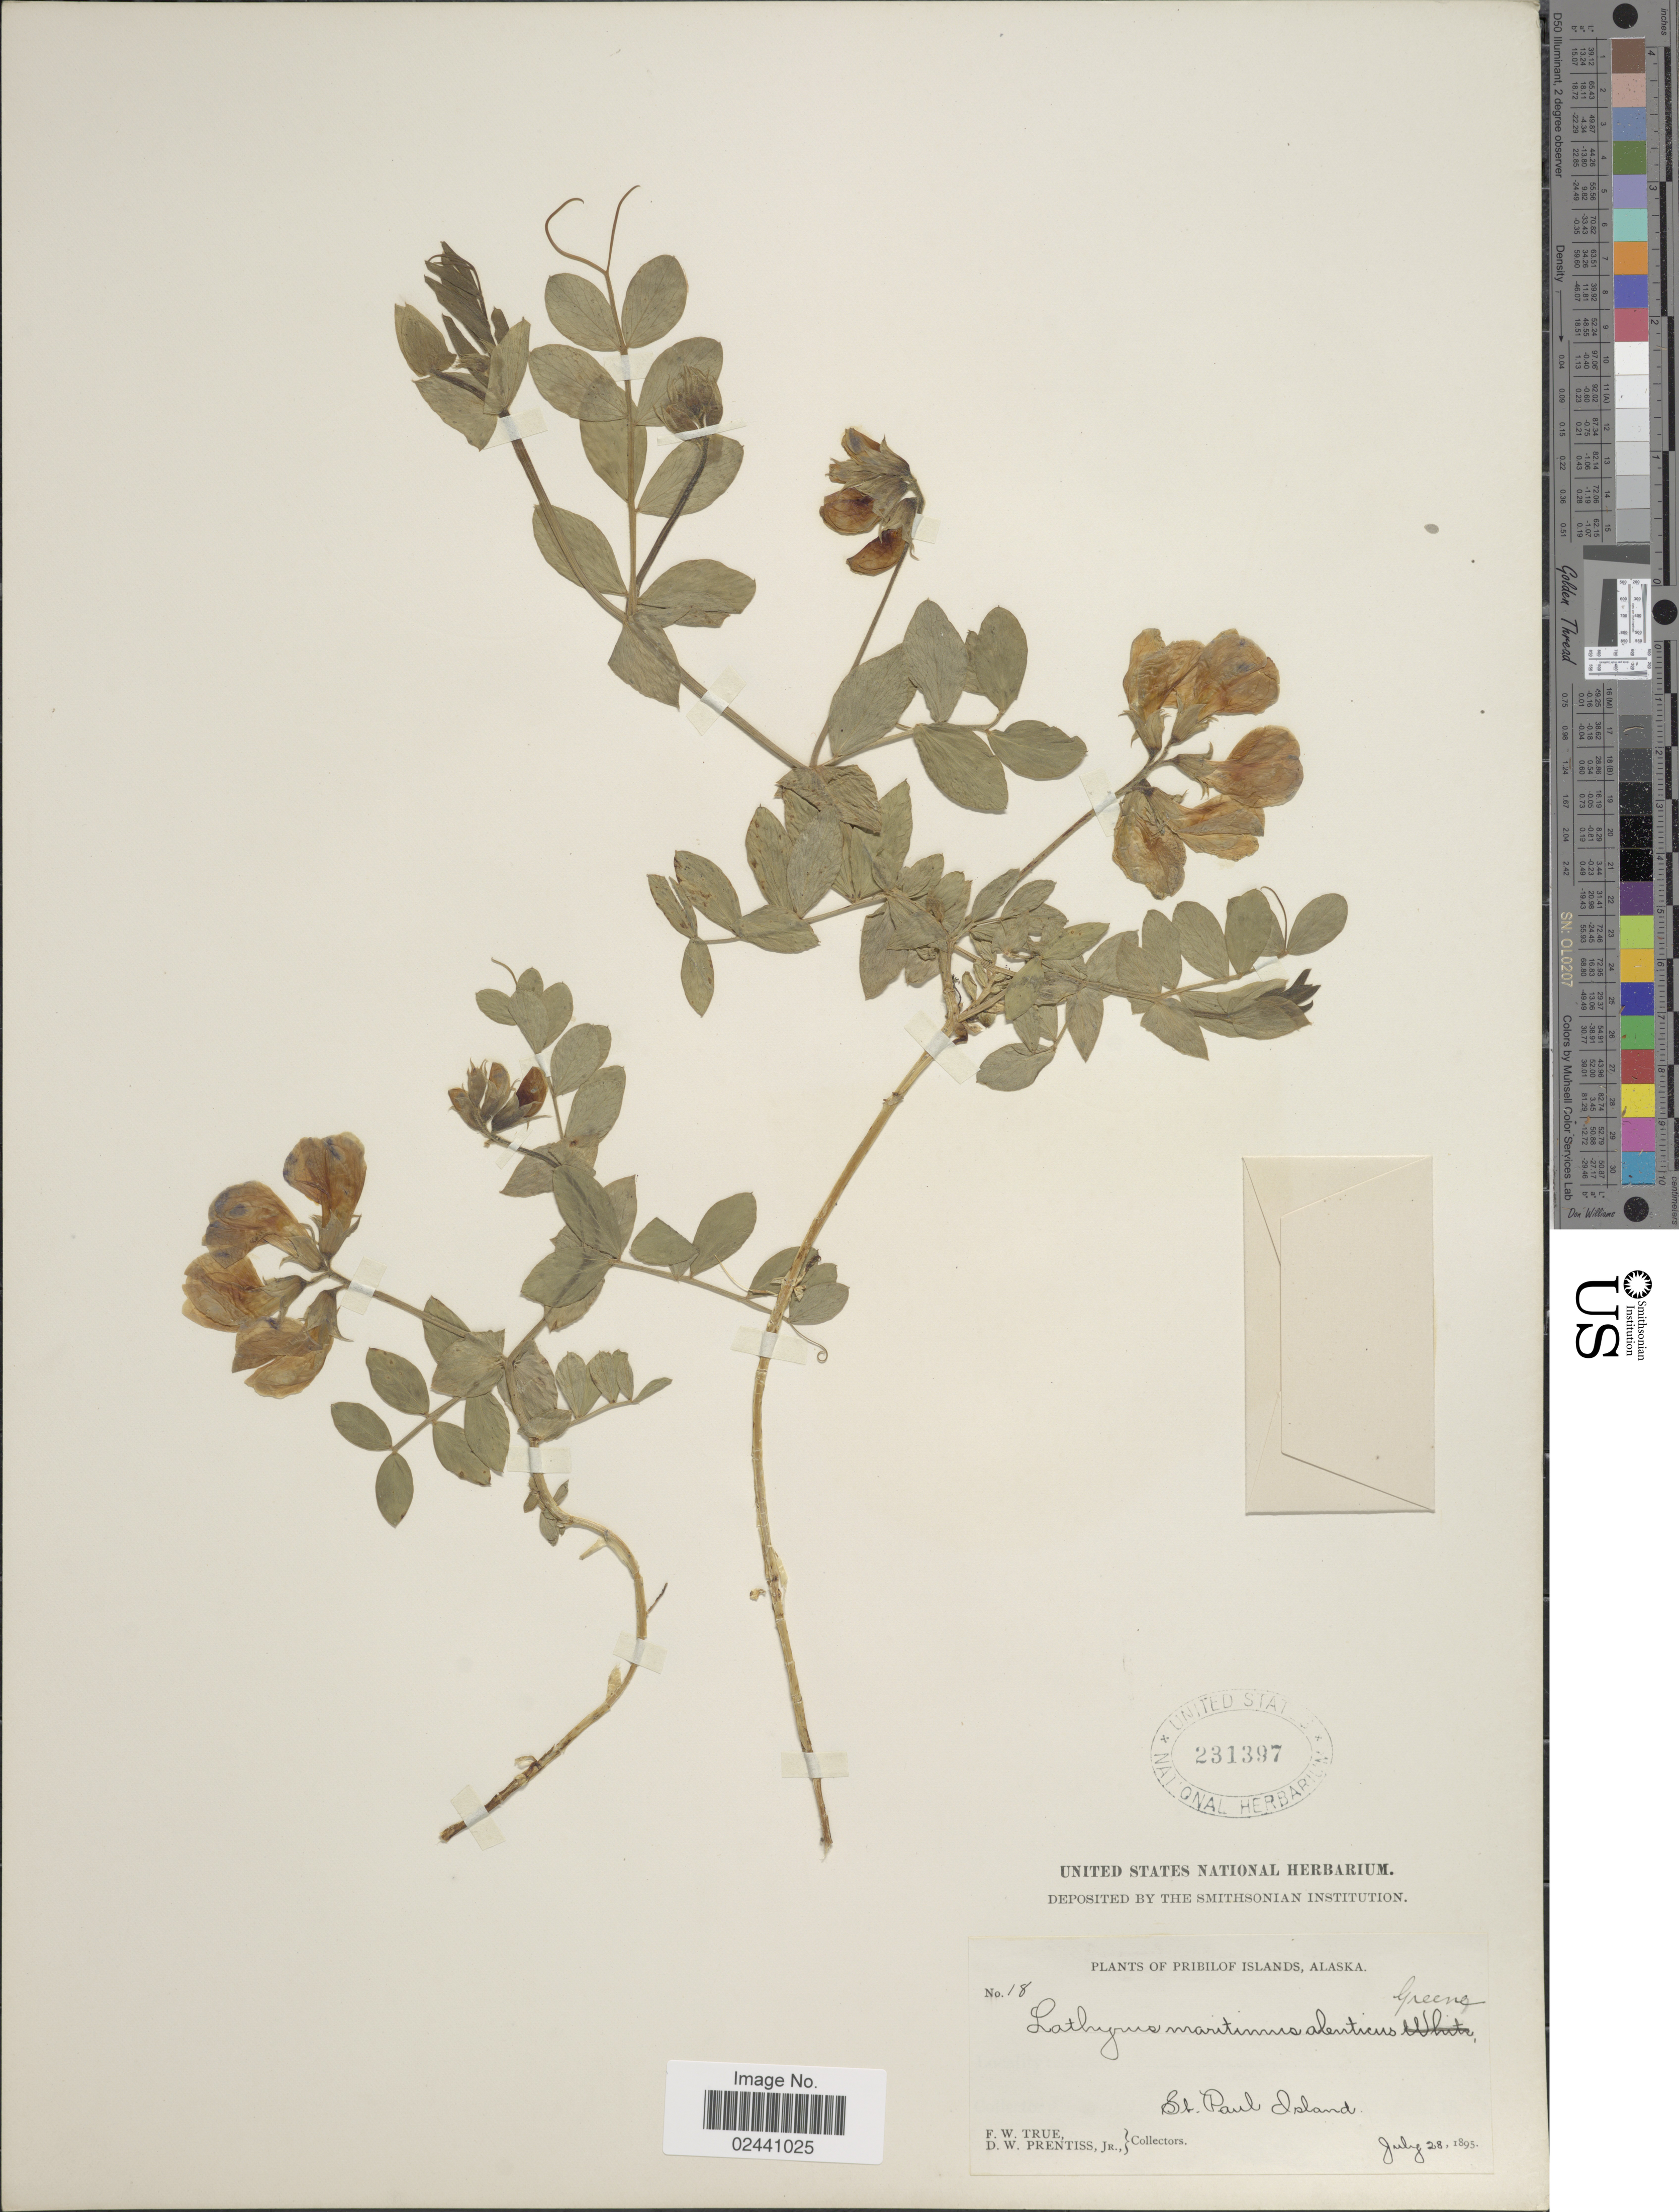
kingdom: Plantae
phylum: Tracheophyta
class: Magnoliopsida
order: Fabales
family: Fabaceae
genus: Lathyrus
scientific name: Lathyrus maritimus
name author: Torr.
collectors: F. True & D. Prentiss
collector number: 18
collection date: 1895-07-28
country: United States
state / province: Alaska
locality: Pribilof Islands. St. Paul Island.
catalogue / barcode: US 231397